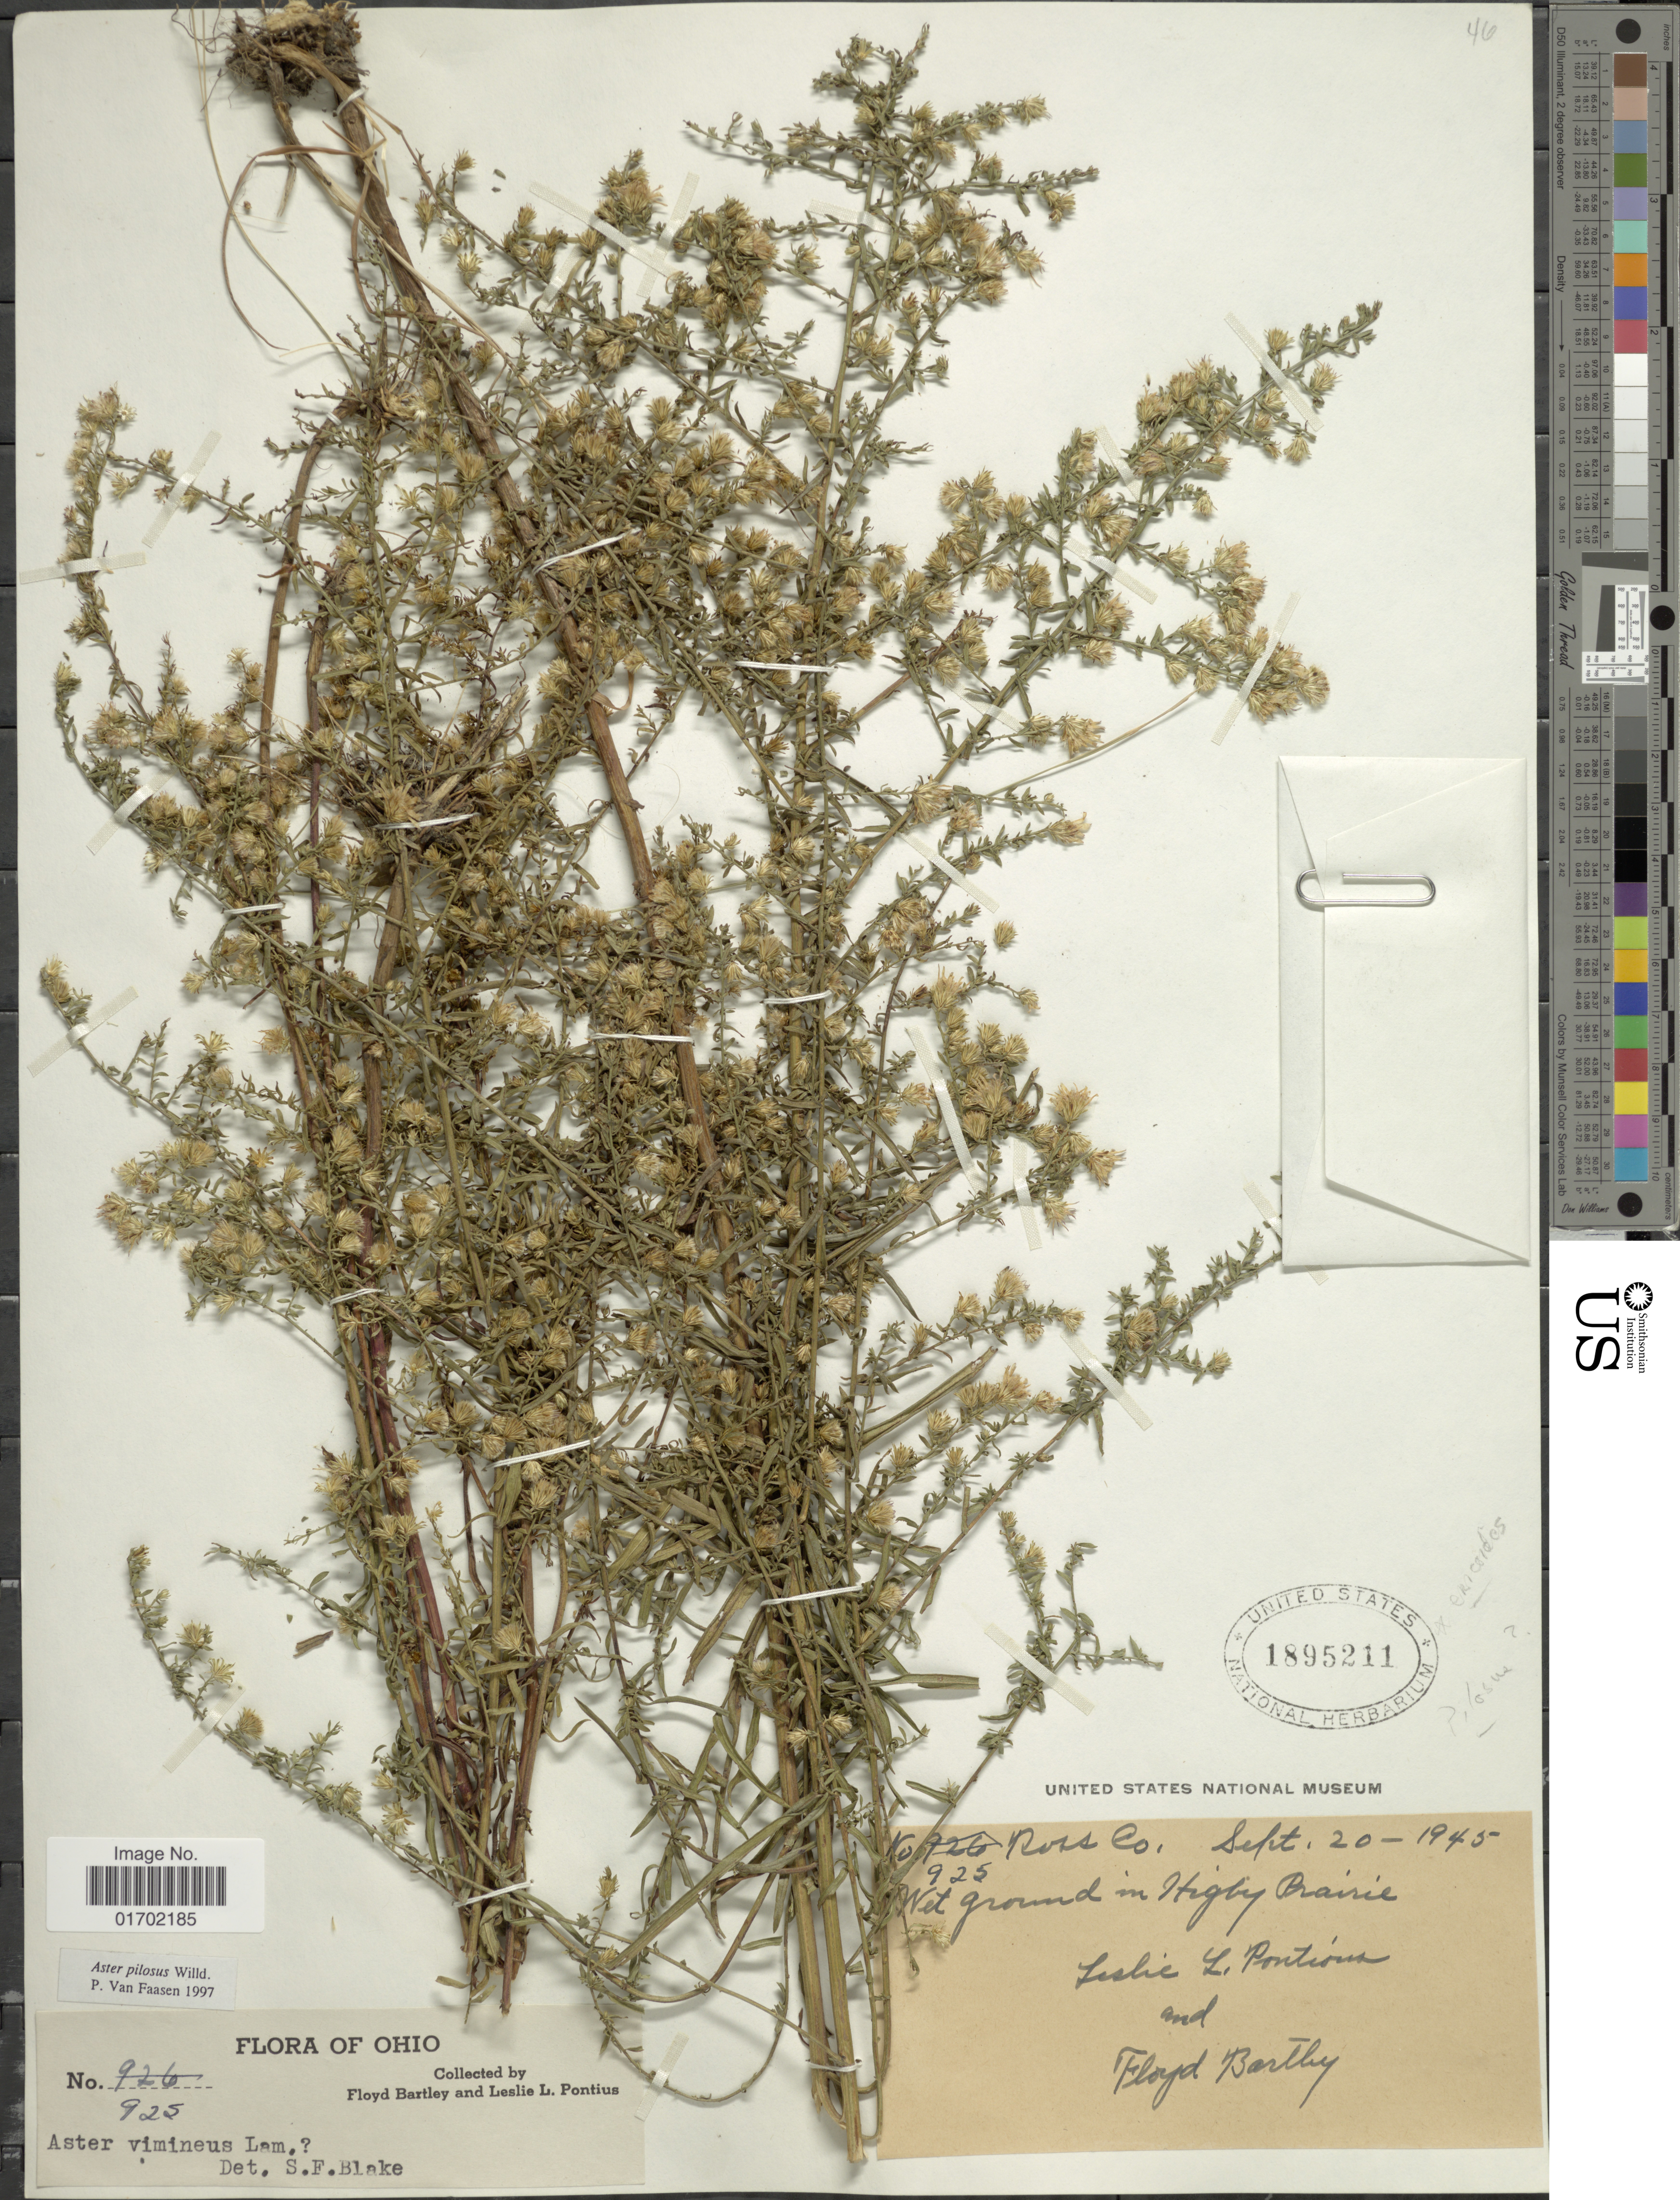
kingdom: Plantae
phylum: Tracheophyta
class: Magnoliopsida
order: Asterales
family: Asteraceae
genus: Symphyotrichum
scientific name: Symphyotrichum pilosum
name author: (Willd.) G.L. Nesom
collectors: F. Bartley & L. L. Pontious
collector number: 925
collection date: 1945-09-20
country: United States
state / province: Ohio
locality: Ross Co. Wet ground in Higby Prairie.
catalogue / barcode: US 1895211